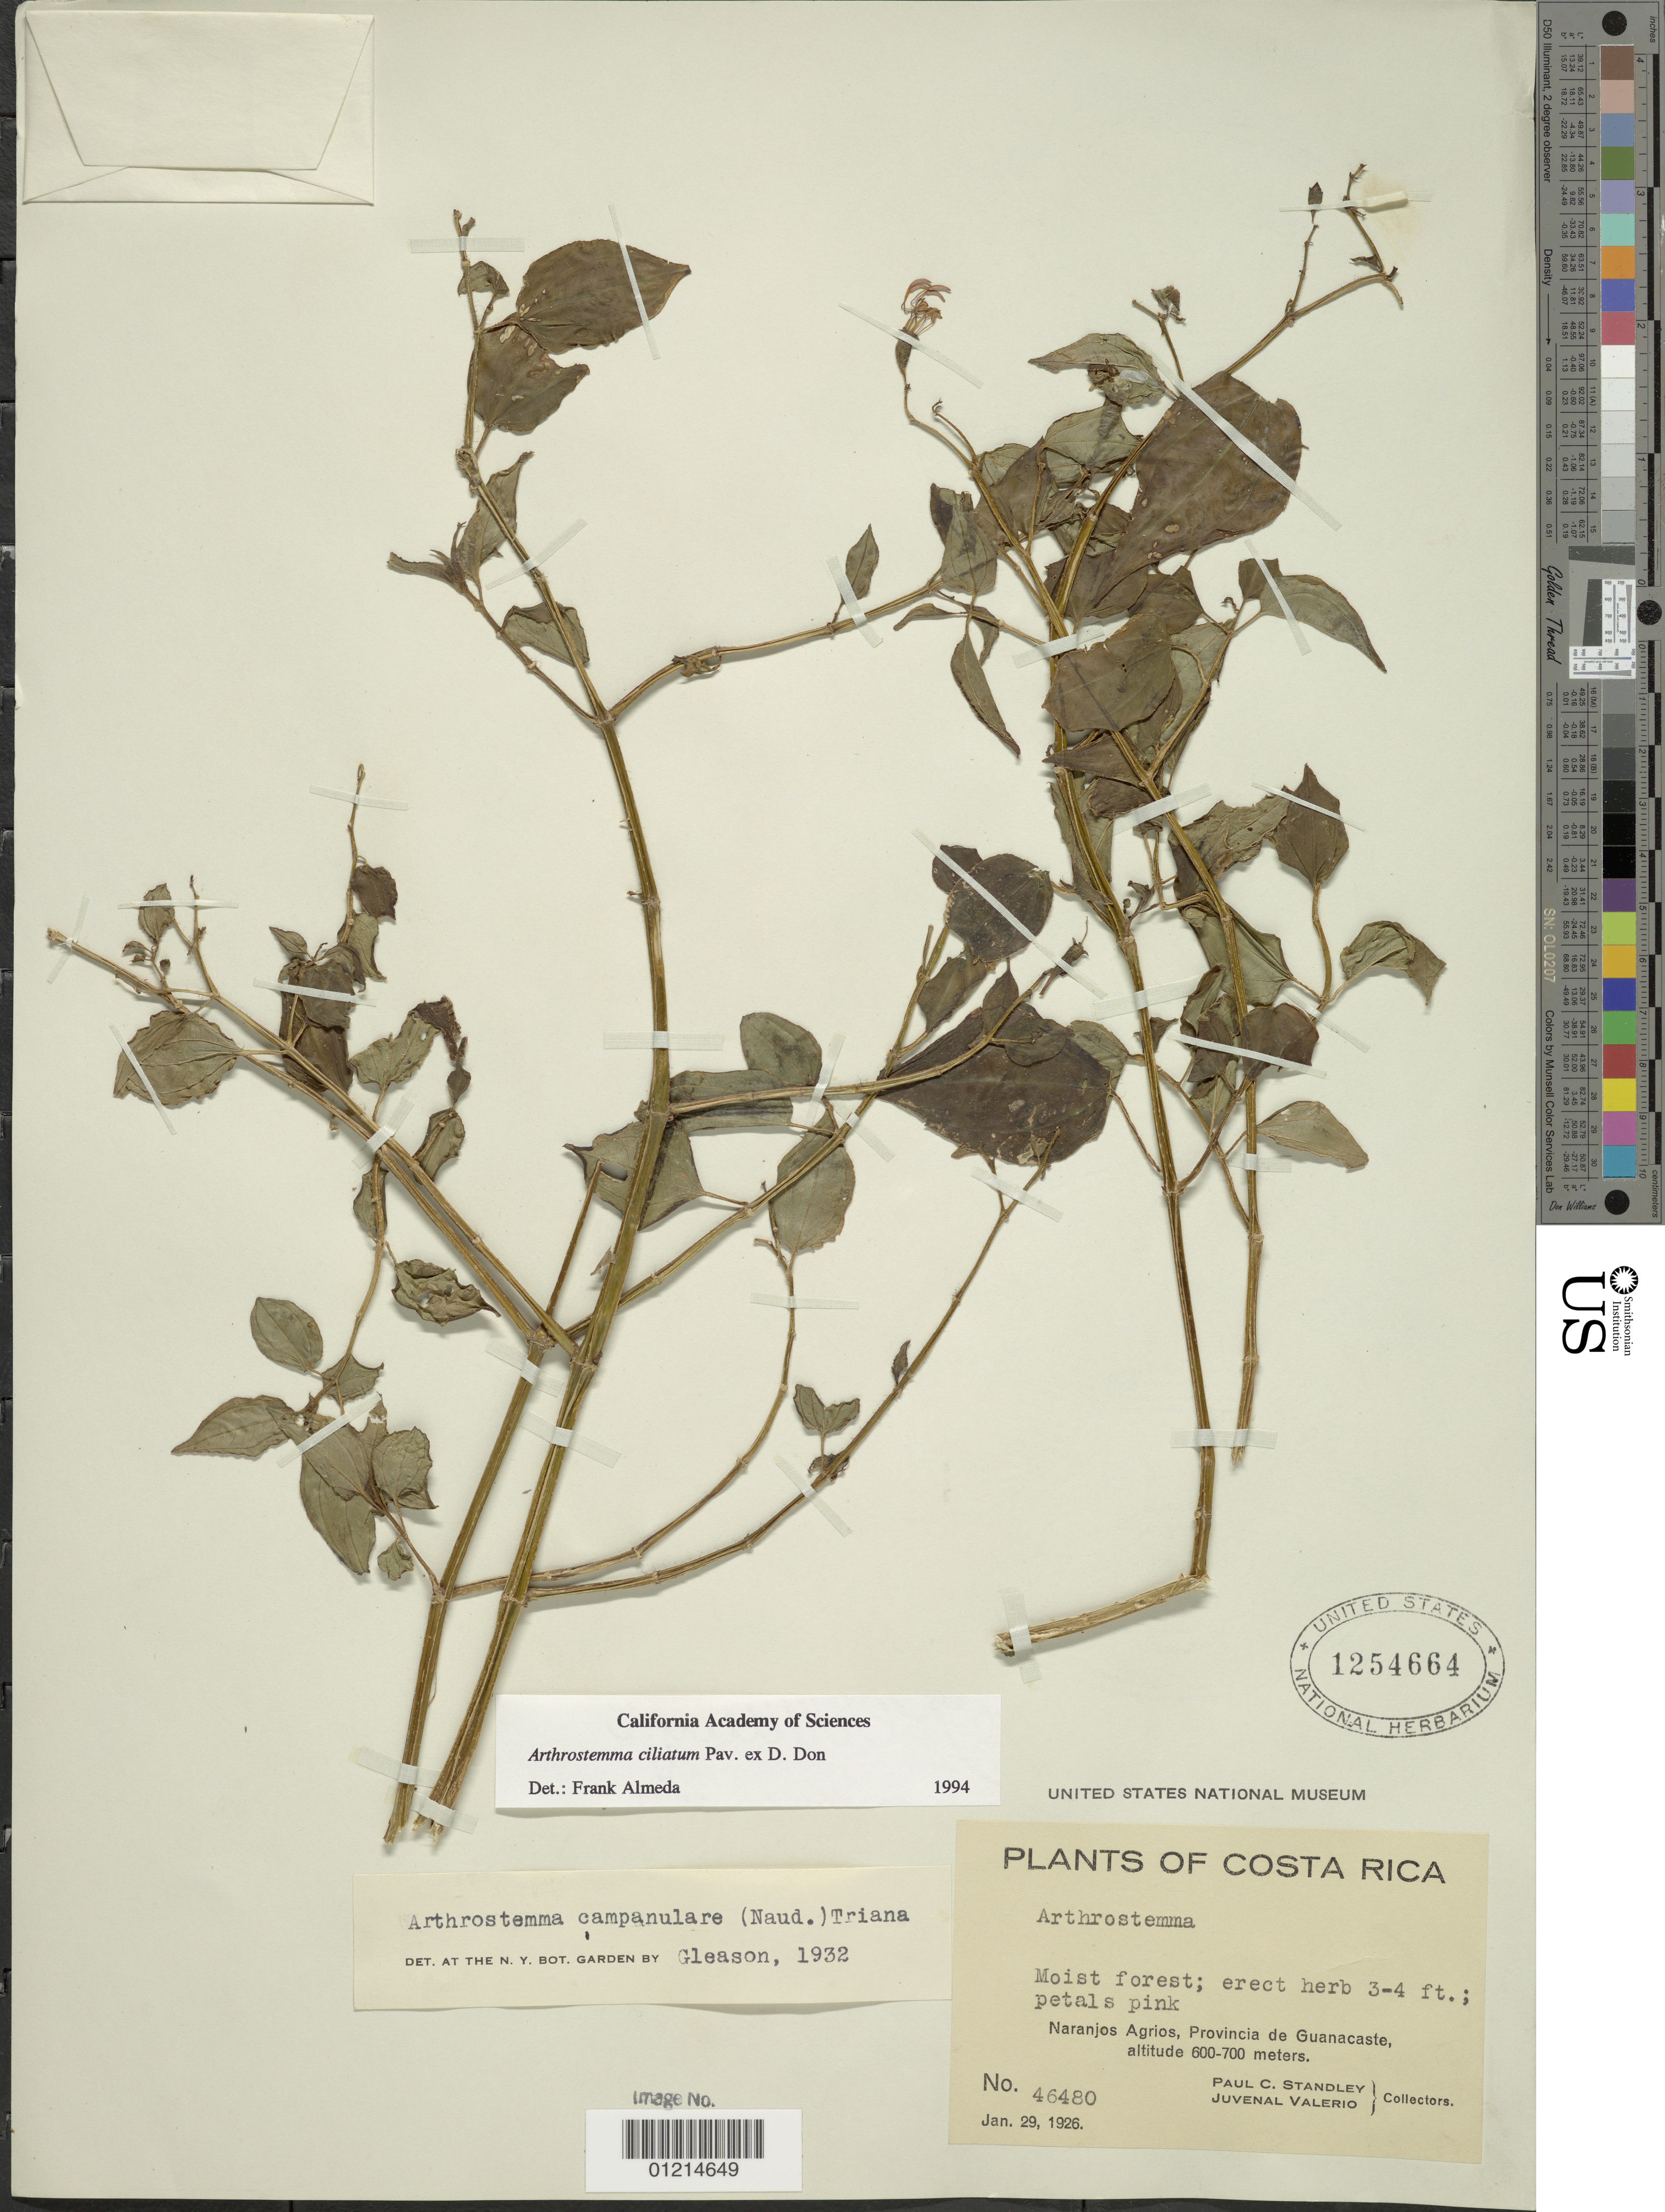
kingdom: Plantae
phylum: Tracheophyta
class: Magnoliopsida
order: Myrtales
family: Melastomataceae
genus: Arthrostemma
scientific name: Arthrostemma ciliatum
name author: Pav. ex D. Don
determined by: Almeda, F.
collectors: P. C. Standley & J. Valerio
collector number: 46480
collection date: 1926-01-29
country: Costa Rica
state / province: Guanacaste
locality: Naranjos Agrios.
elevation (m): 600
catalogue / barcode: US 1254664